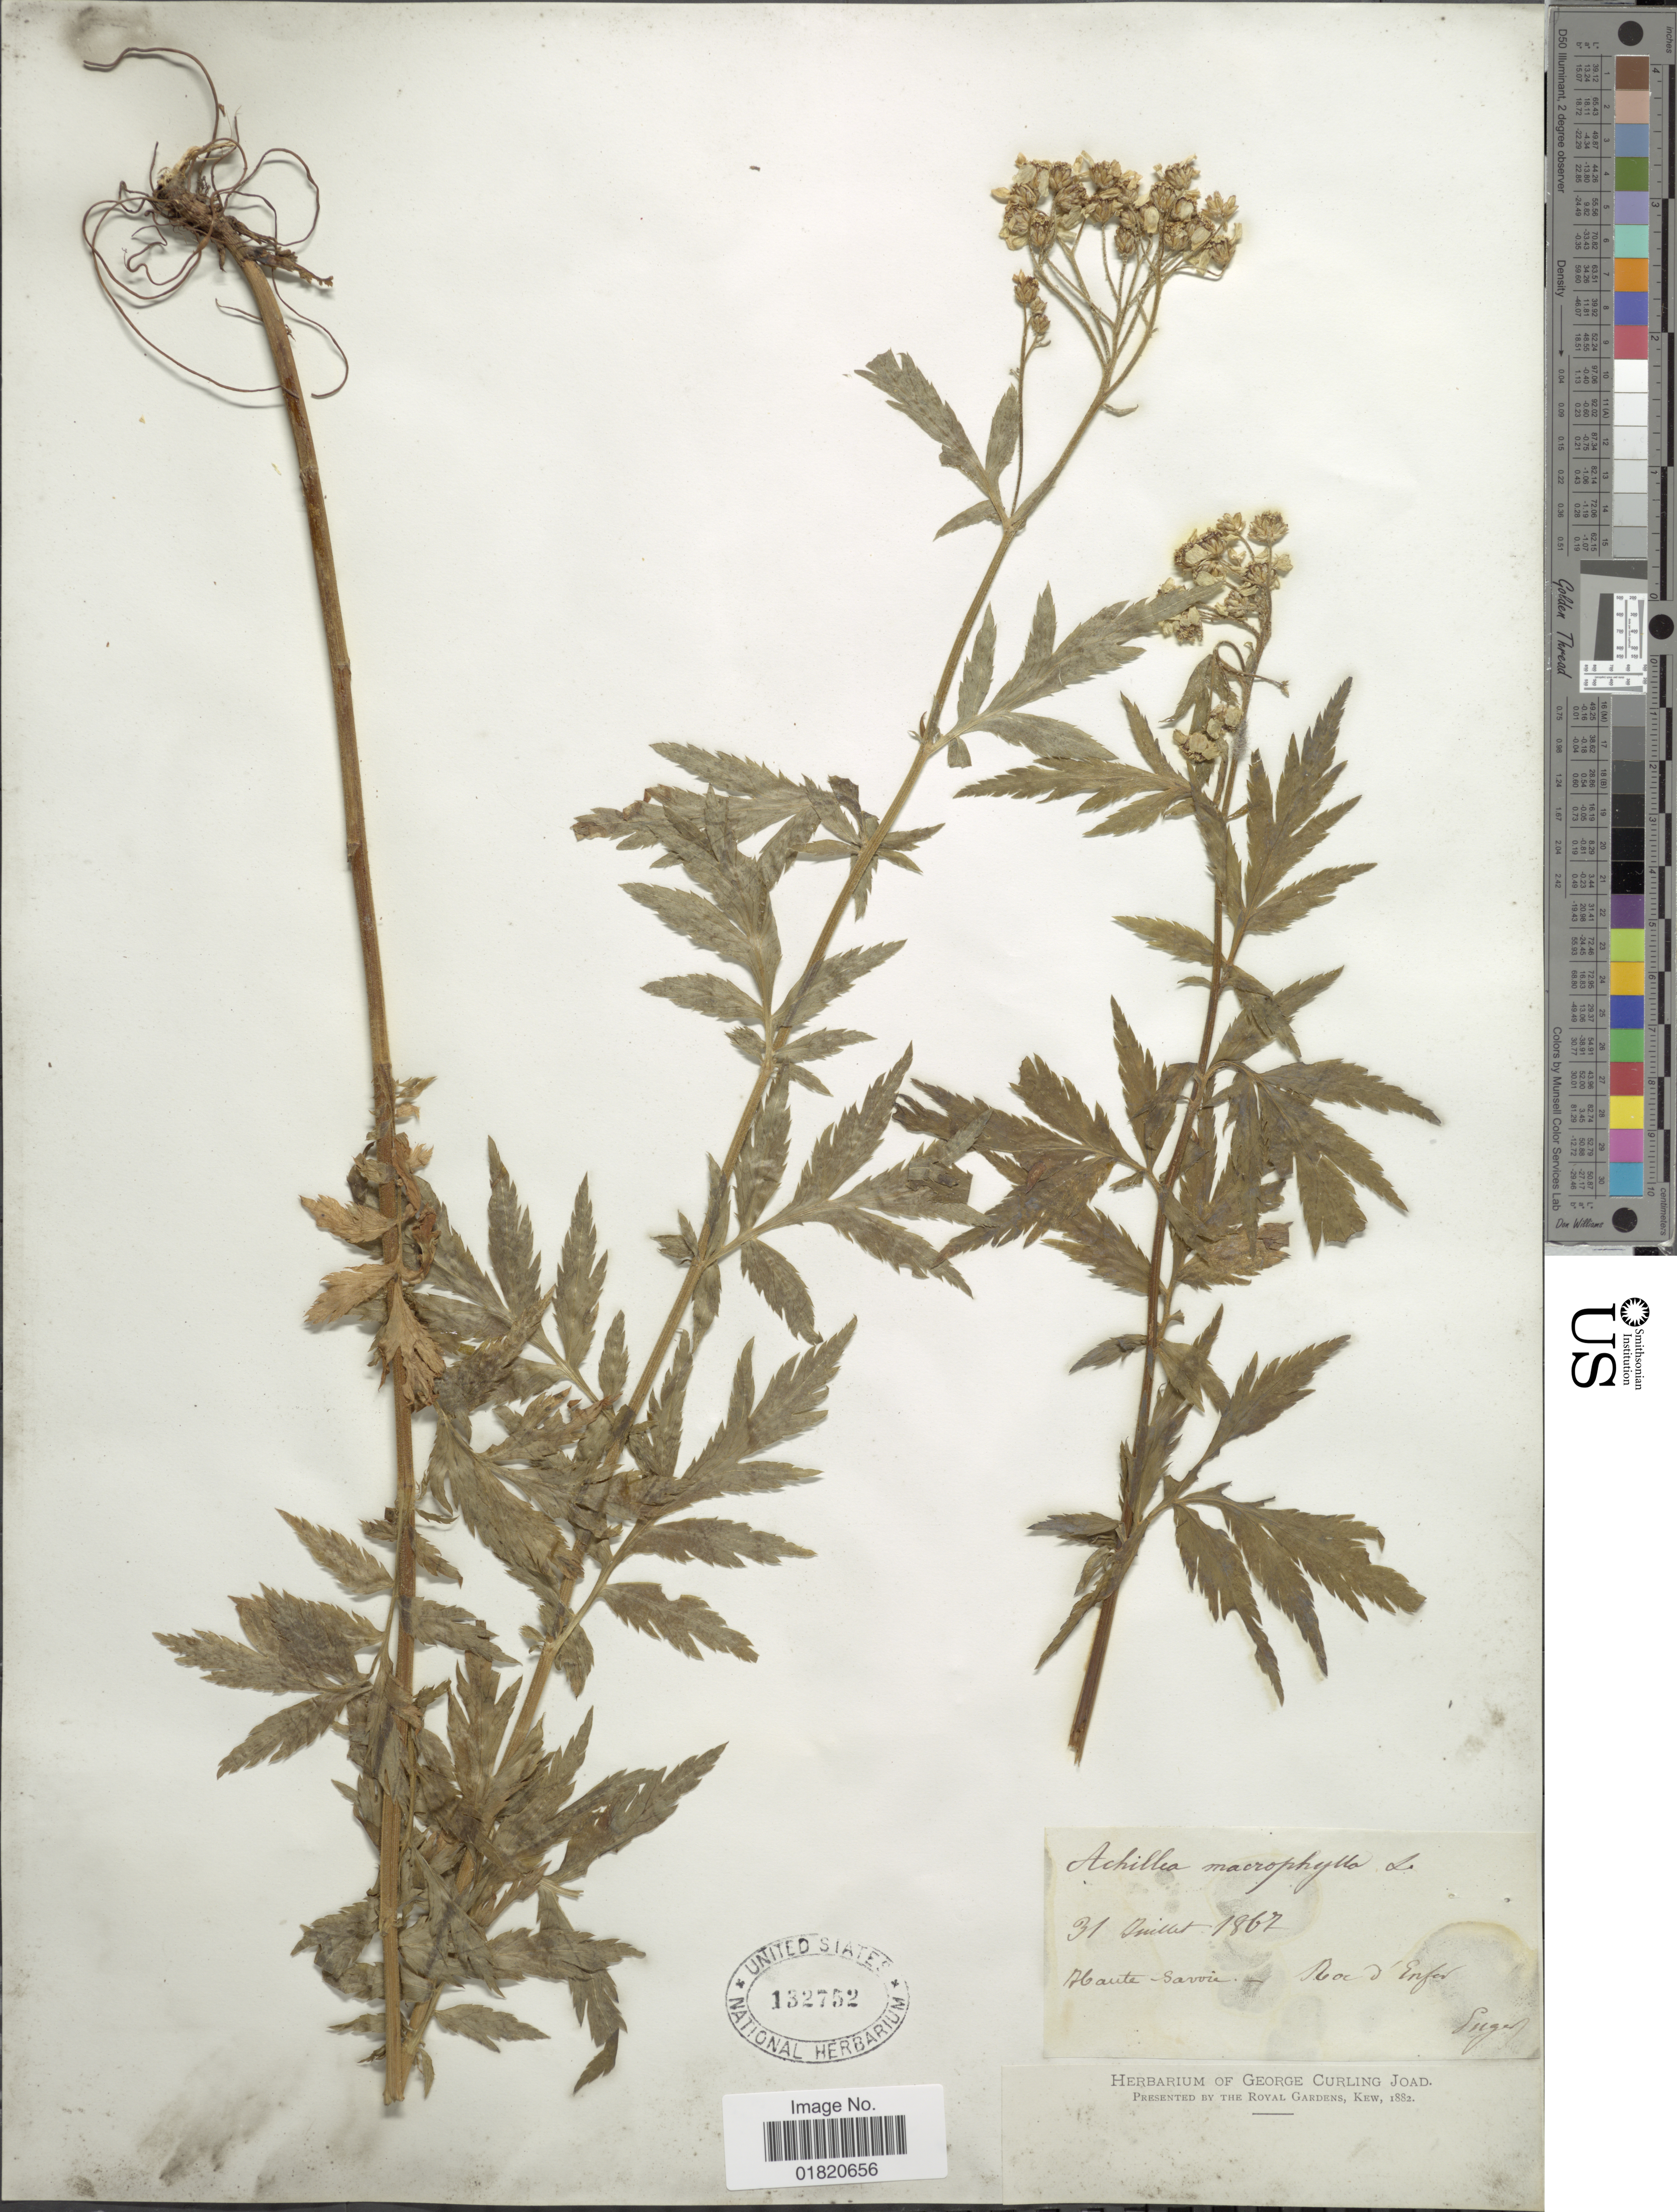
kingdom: Plantae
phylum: Tracheophyta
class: Magnoliopsida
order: Asterales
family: Asteraceae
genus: Achillea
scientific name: Achillea macrophylla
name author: L.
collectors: -. Puget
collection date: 1867-07-31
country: France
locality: Haute Savvir Boc d'Enfer [interpreted]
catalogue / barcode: US 132752